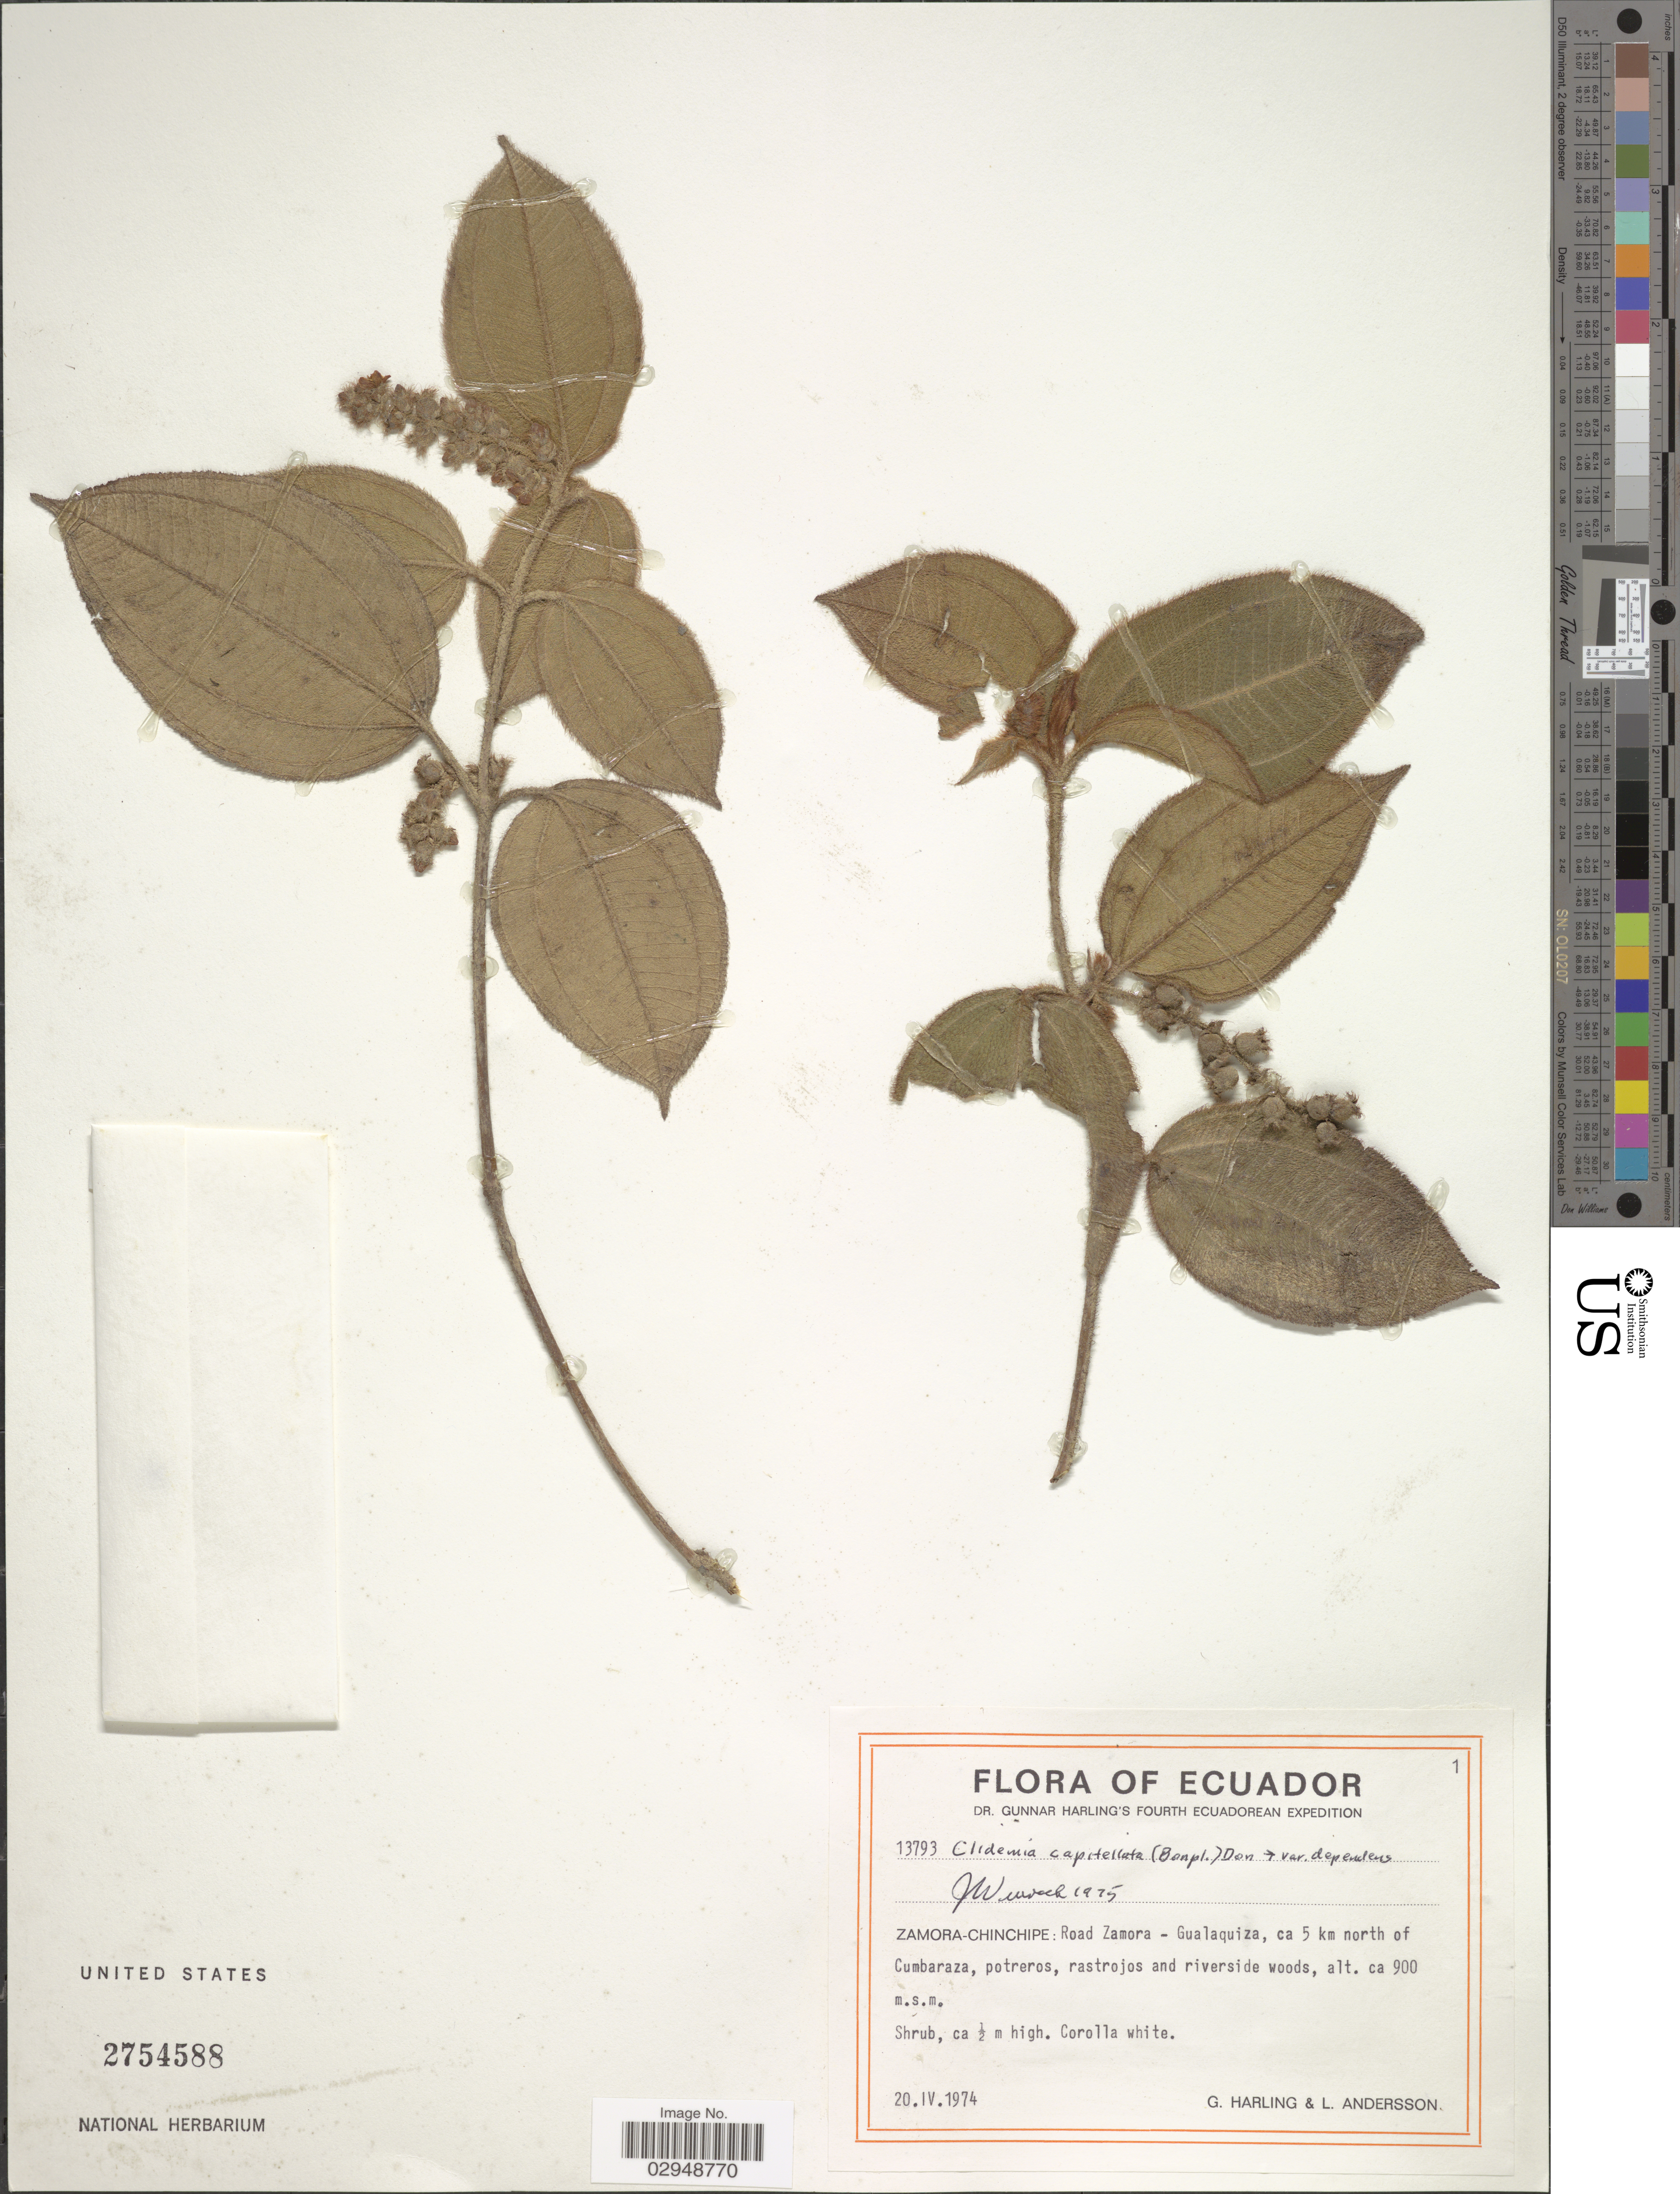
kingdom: Plantae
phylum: Tracheophyta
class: Magnoliopsida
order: Myrtales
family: Melastomataceae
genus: Clidemia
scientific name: Clidemia capitellata var. dependens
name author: (Pav. & D. Don) J.F. Macbr.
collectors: G. Harling & L. Andersson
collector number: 13793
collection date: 1974-04-20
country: Ecuador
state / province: Zamora-Chinchipe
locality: Zamora-Chinchipe: Road Zamora - Gualaquiza, ca 5 km north of Cumbaraza.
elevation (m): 900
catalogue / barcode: US 2754588